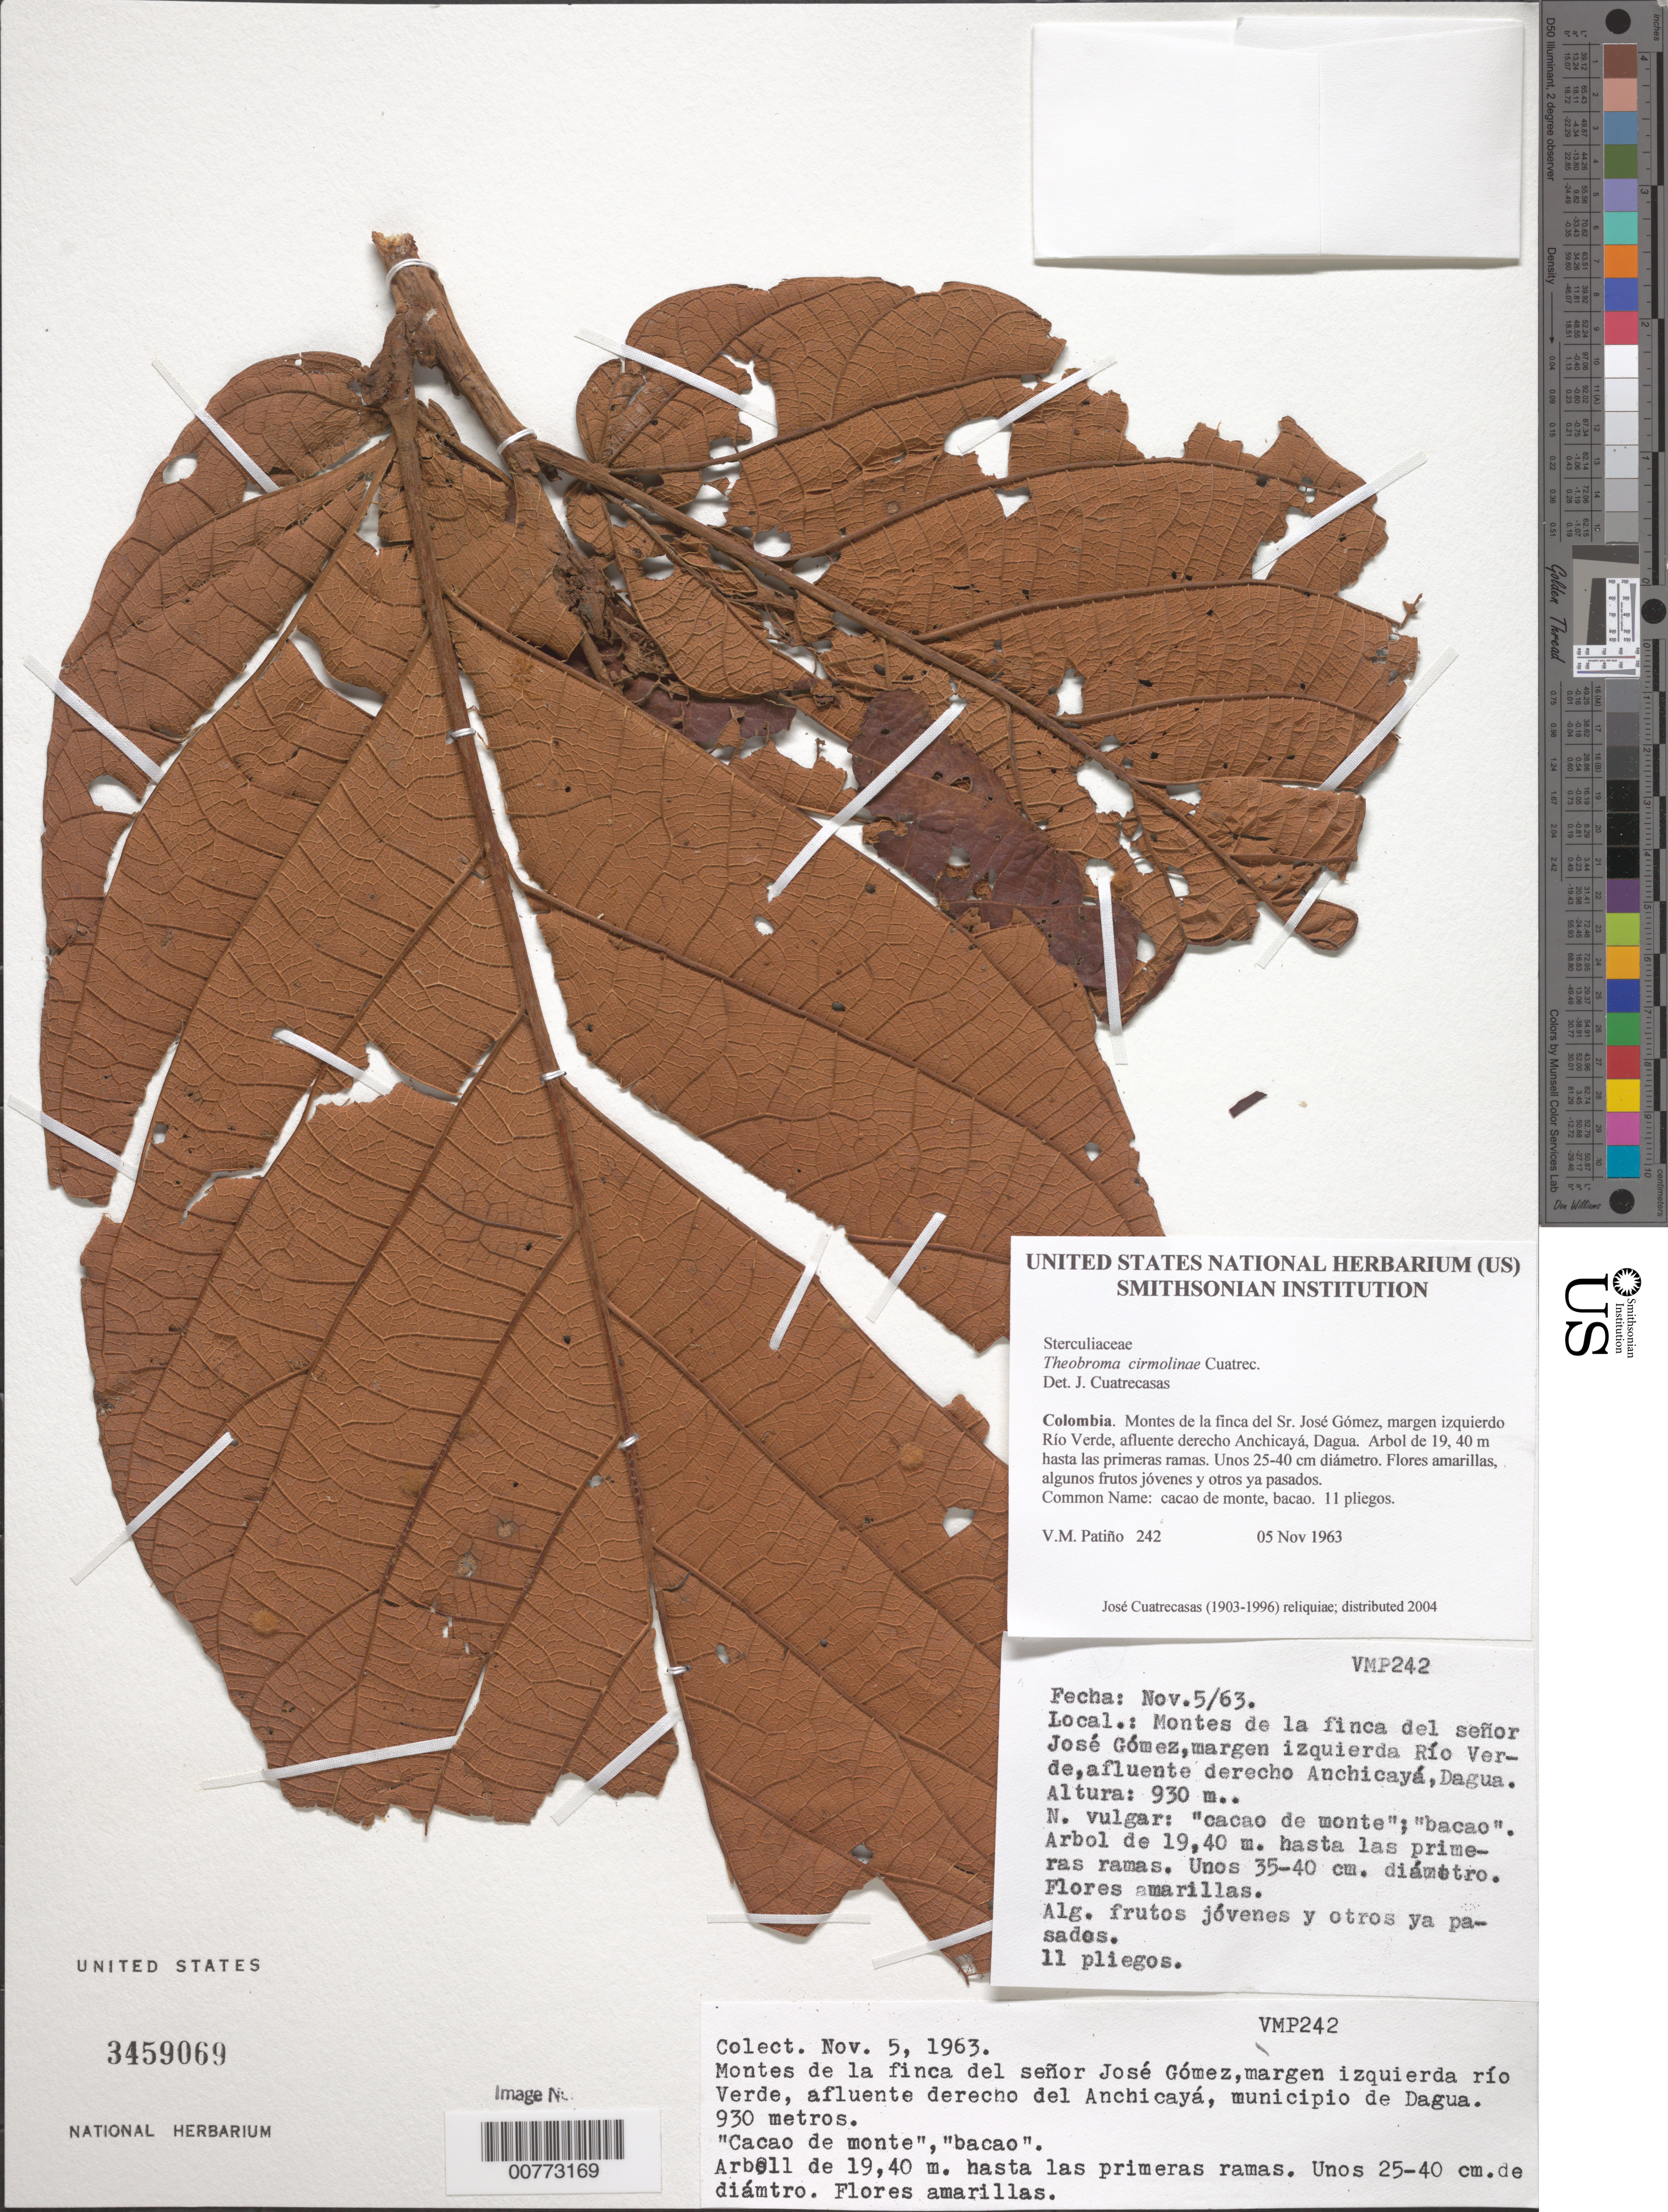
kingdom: Plantae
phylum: Tracheophyta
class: Magnoliopsida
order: Malvales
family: Malvaceae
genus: Theobroma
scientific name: Theobroma cirmolinae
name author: Cuatrec.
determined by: Cuatrecasas, J.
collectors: V. M. Patiño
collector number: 242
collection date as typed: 05 Nov 1963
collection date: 1963-11-05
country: Colombia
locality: Montes de la finca del Sr. José Gómez, margen izquierdo Río Verde, afluente derecho Anchicayá, Dagua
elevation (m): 930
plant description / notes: Common name: cacao de monte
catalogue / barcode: US 3459069